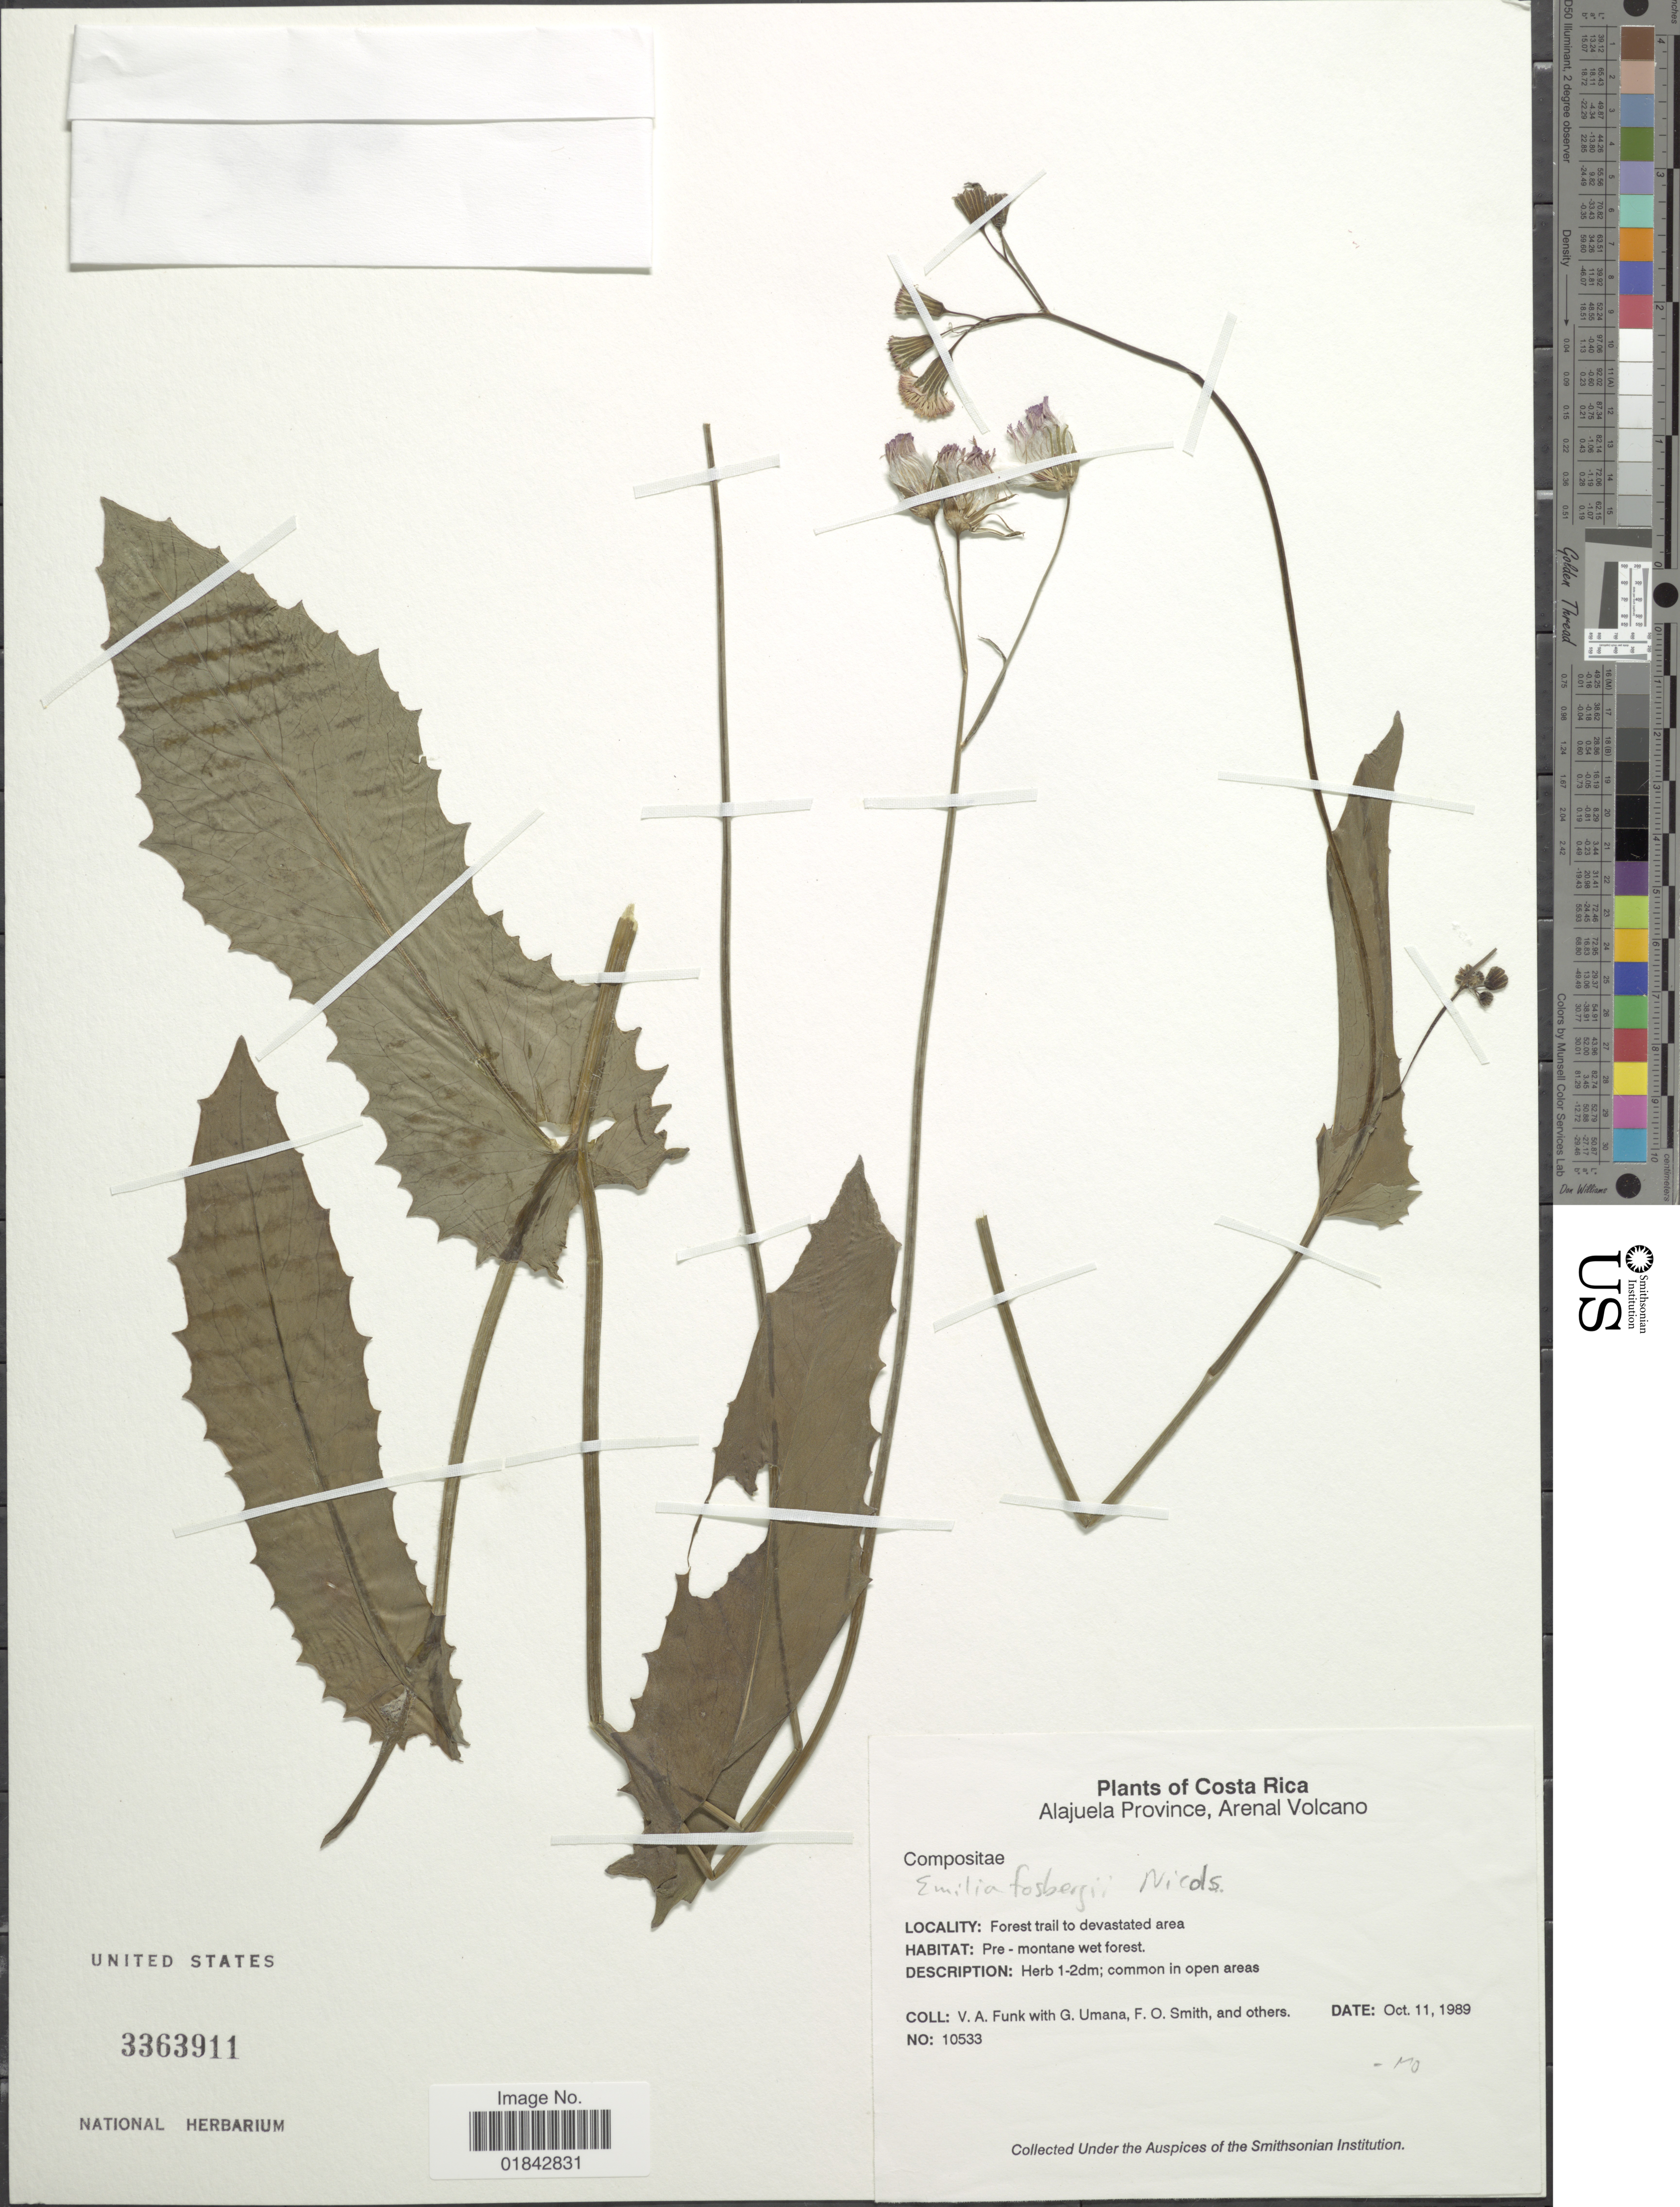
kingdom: Plantae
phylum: Tracheophyta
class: Magnoliopsida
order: Asterales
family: Asteraceae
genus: Emilia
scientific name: Emilia fosbergii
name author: Nicolson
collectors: V. Funk, G. Umana, F. Smith & et al.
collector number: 10533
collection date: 1989-10-11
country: Costa Rica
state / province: Alajuela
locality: Arenal Volcano, forest trail to devastated area, pre-montane wet forest; common in open areas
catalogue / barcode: US 3363911